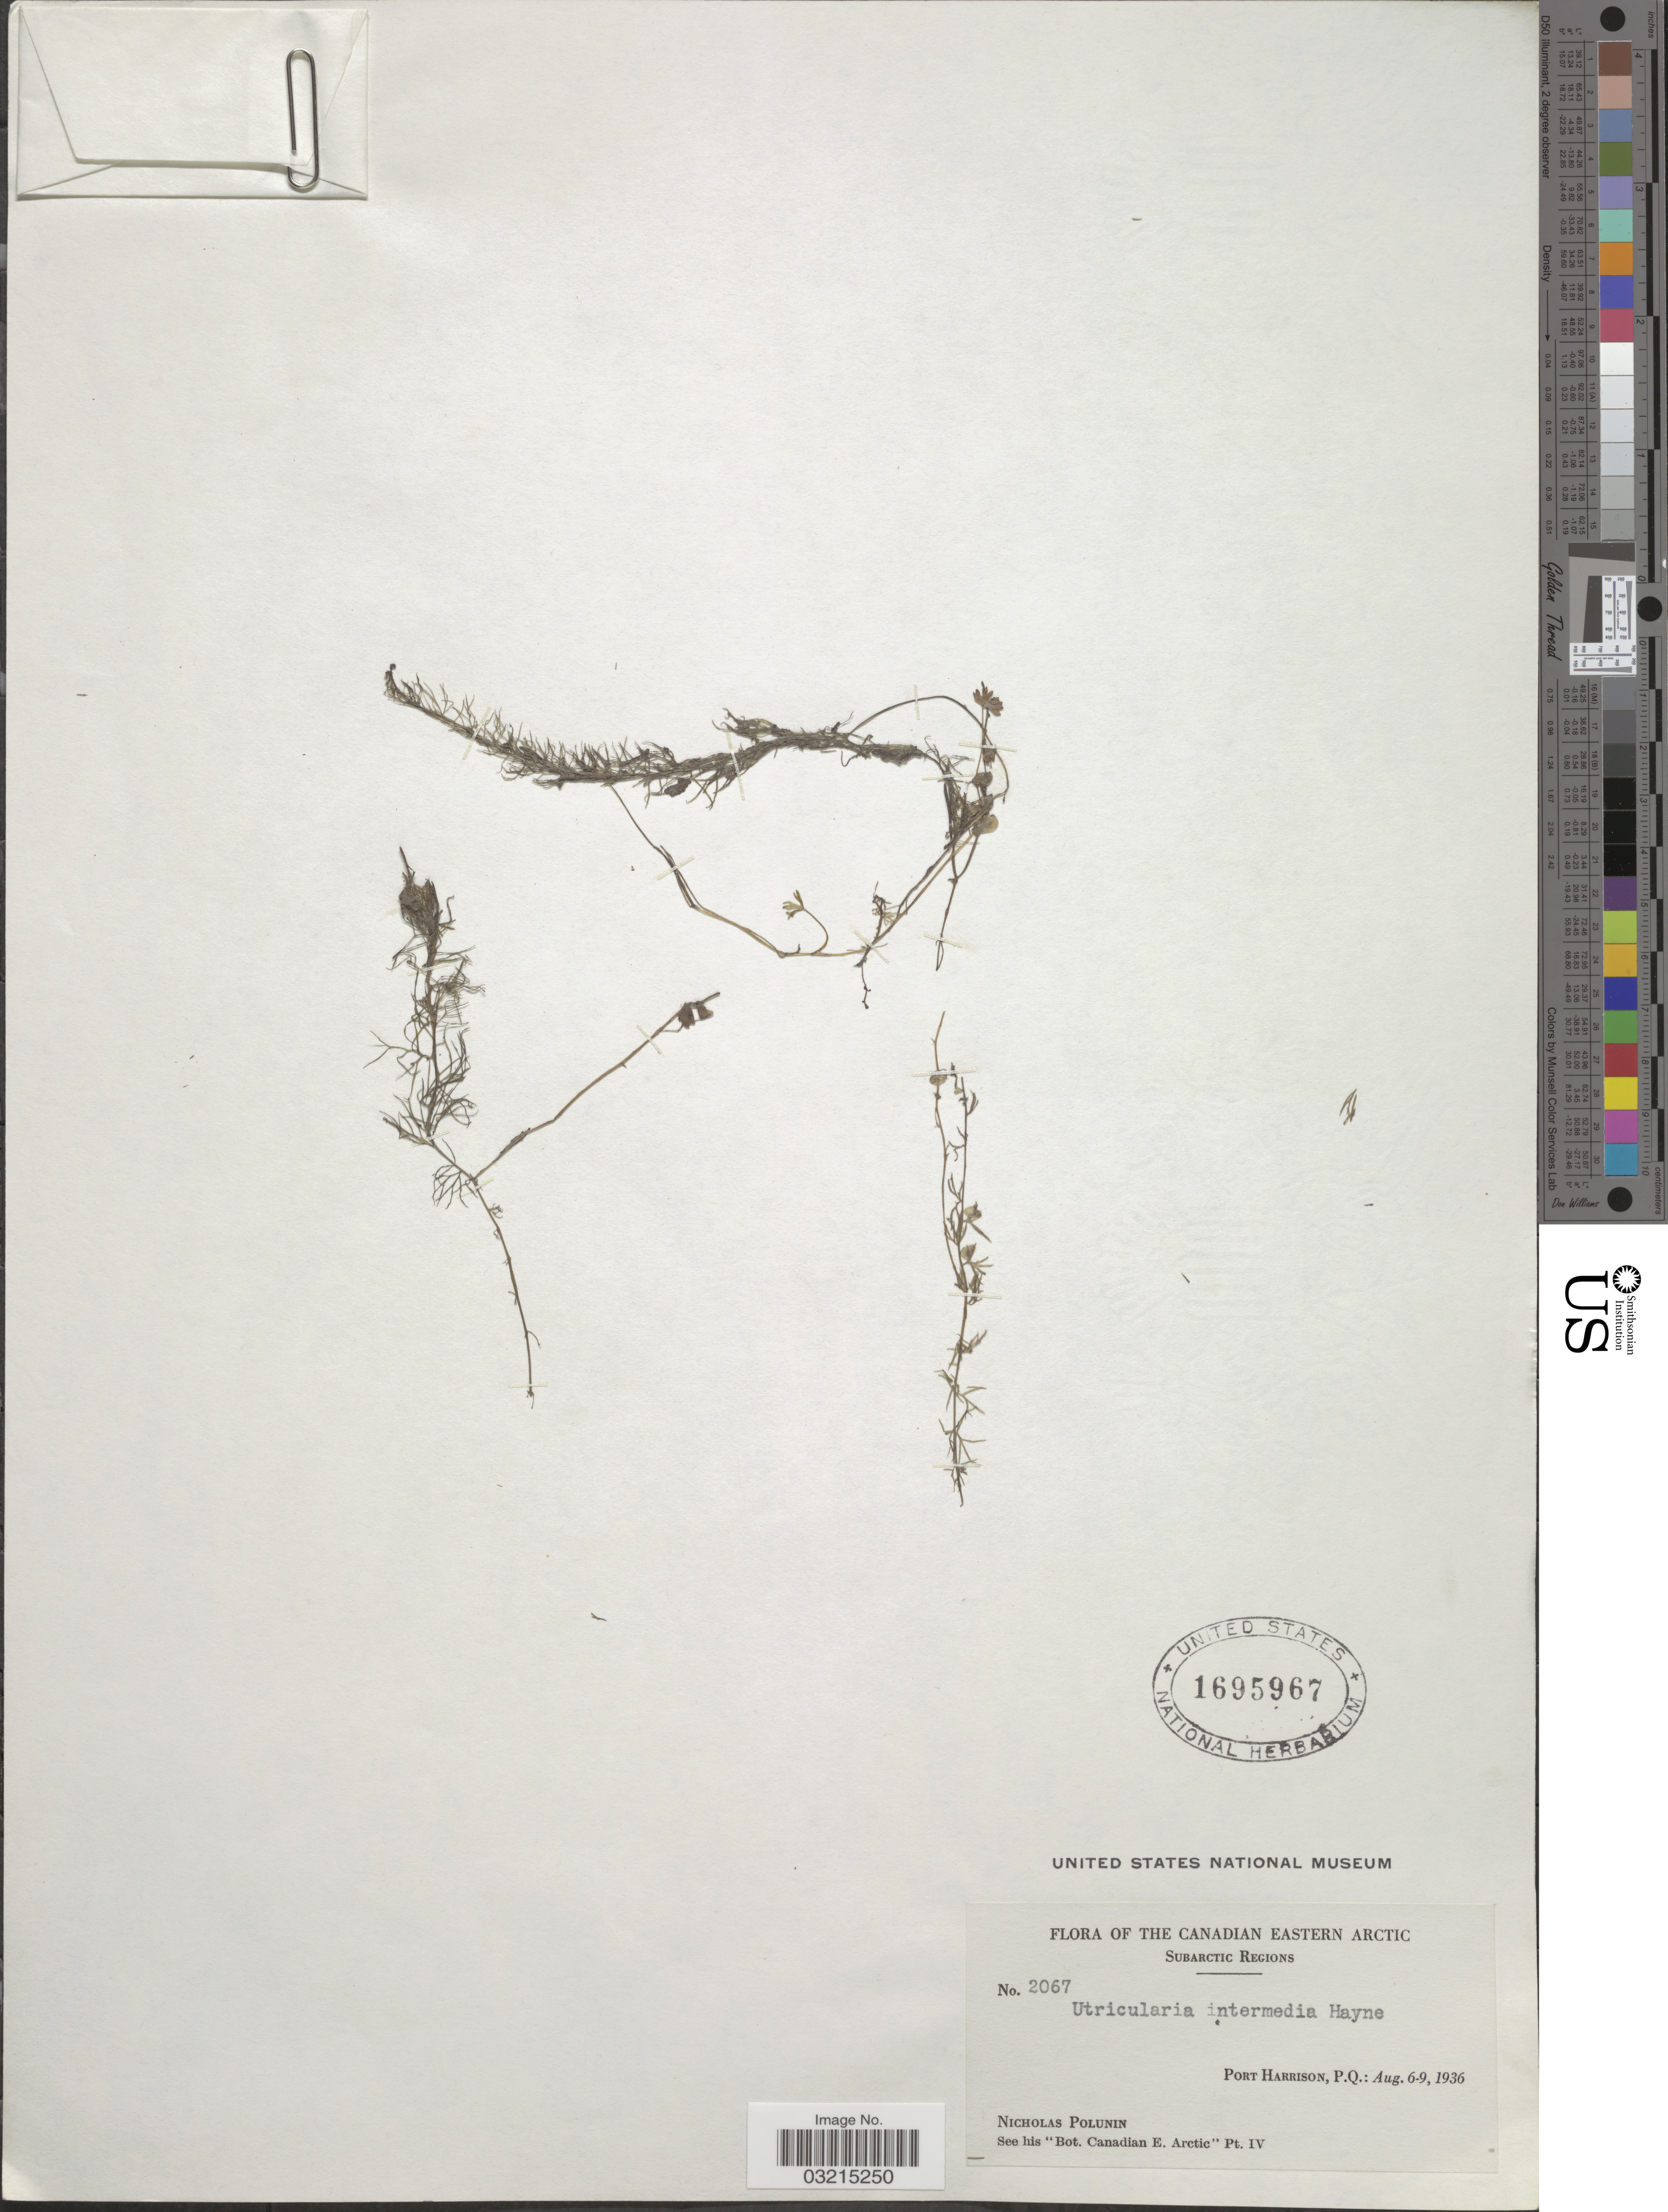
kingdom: Plantae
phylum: Tracheophyta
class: Magnoliopsida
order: Lamiales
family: Lentibulariaceae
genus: Utricularia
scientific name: Utricularia intermedia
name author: Hayne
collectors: N. V. Polunin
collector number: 2067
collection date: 1936-08-06/1936-08-09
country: Canada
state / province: Quebec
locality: The Canadian Eastern Arctic. Subarctic Regions. Port Harrison, P. Q.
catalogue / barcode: US 1695967